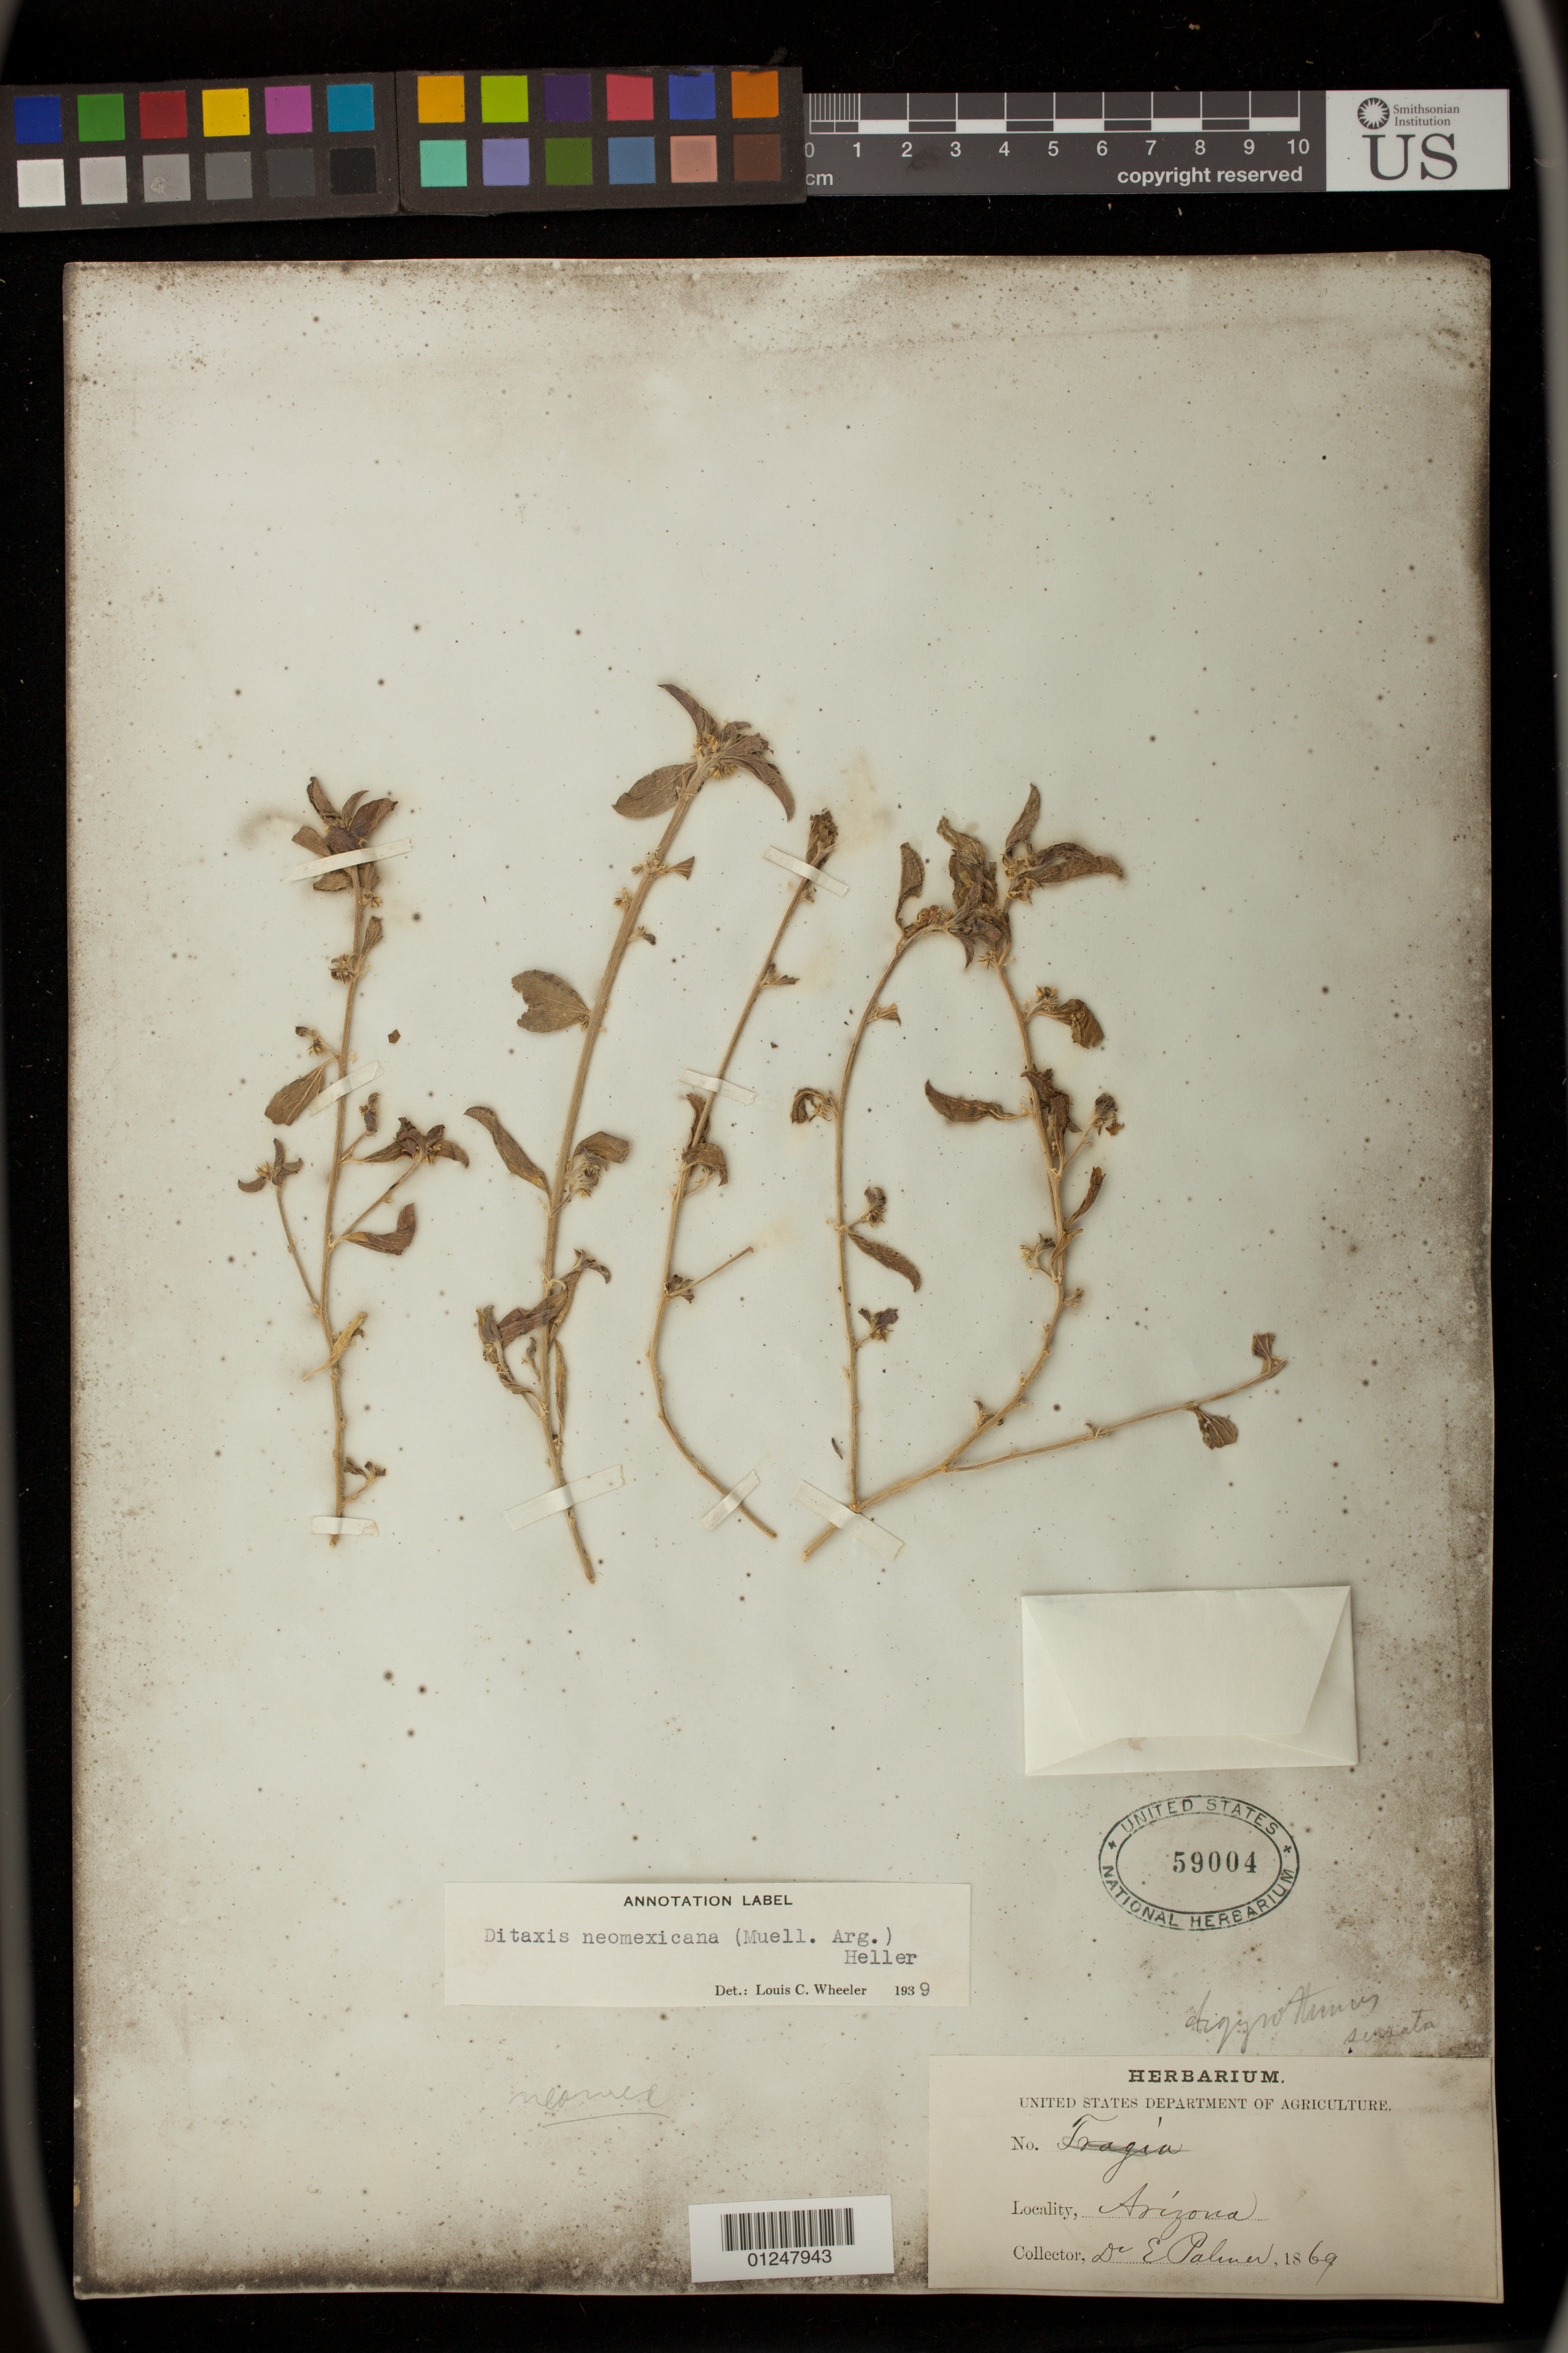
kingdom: Plantae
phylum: Tracheophyta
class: Magnoliopsida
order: Malpighiales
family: Euphorbiaceae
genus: Argythamnia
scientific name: Argythamnia serrata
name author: (Torr.) Müll. Arg.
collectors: E. Palmer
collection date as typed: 1869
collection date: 1869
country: United States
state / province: Arizona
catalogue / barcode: US 59004